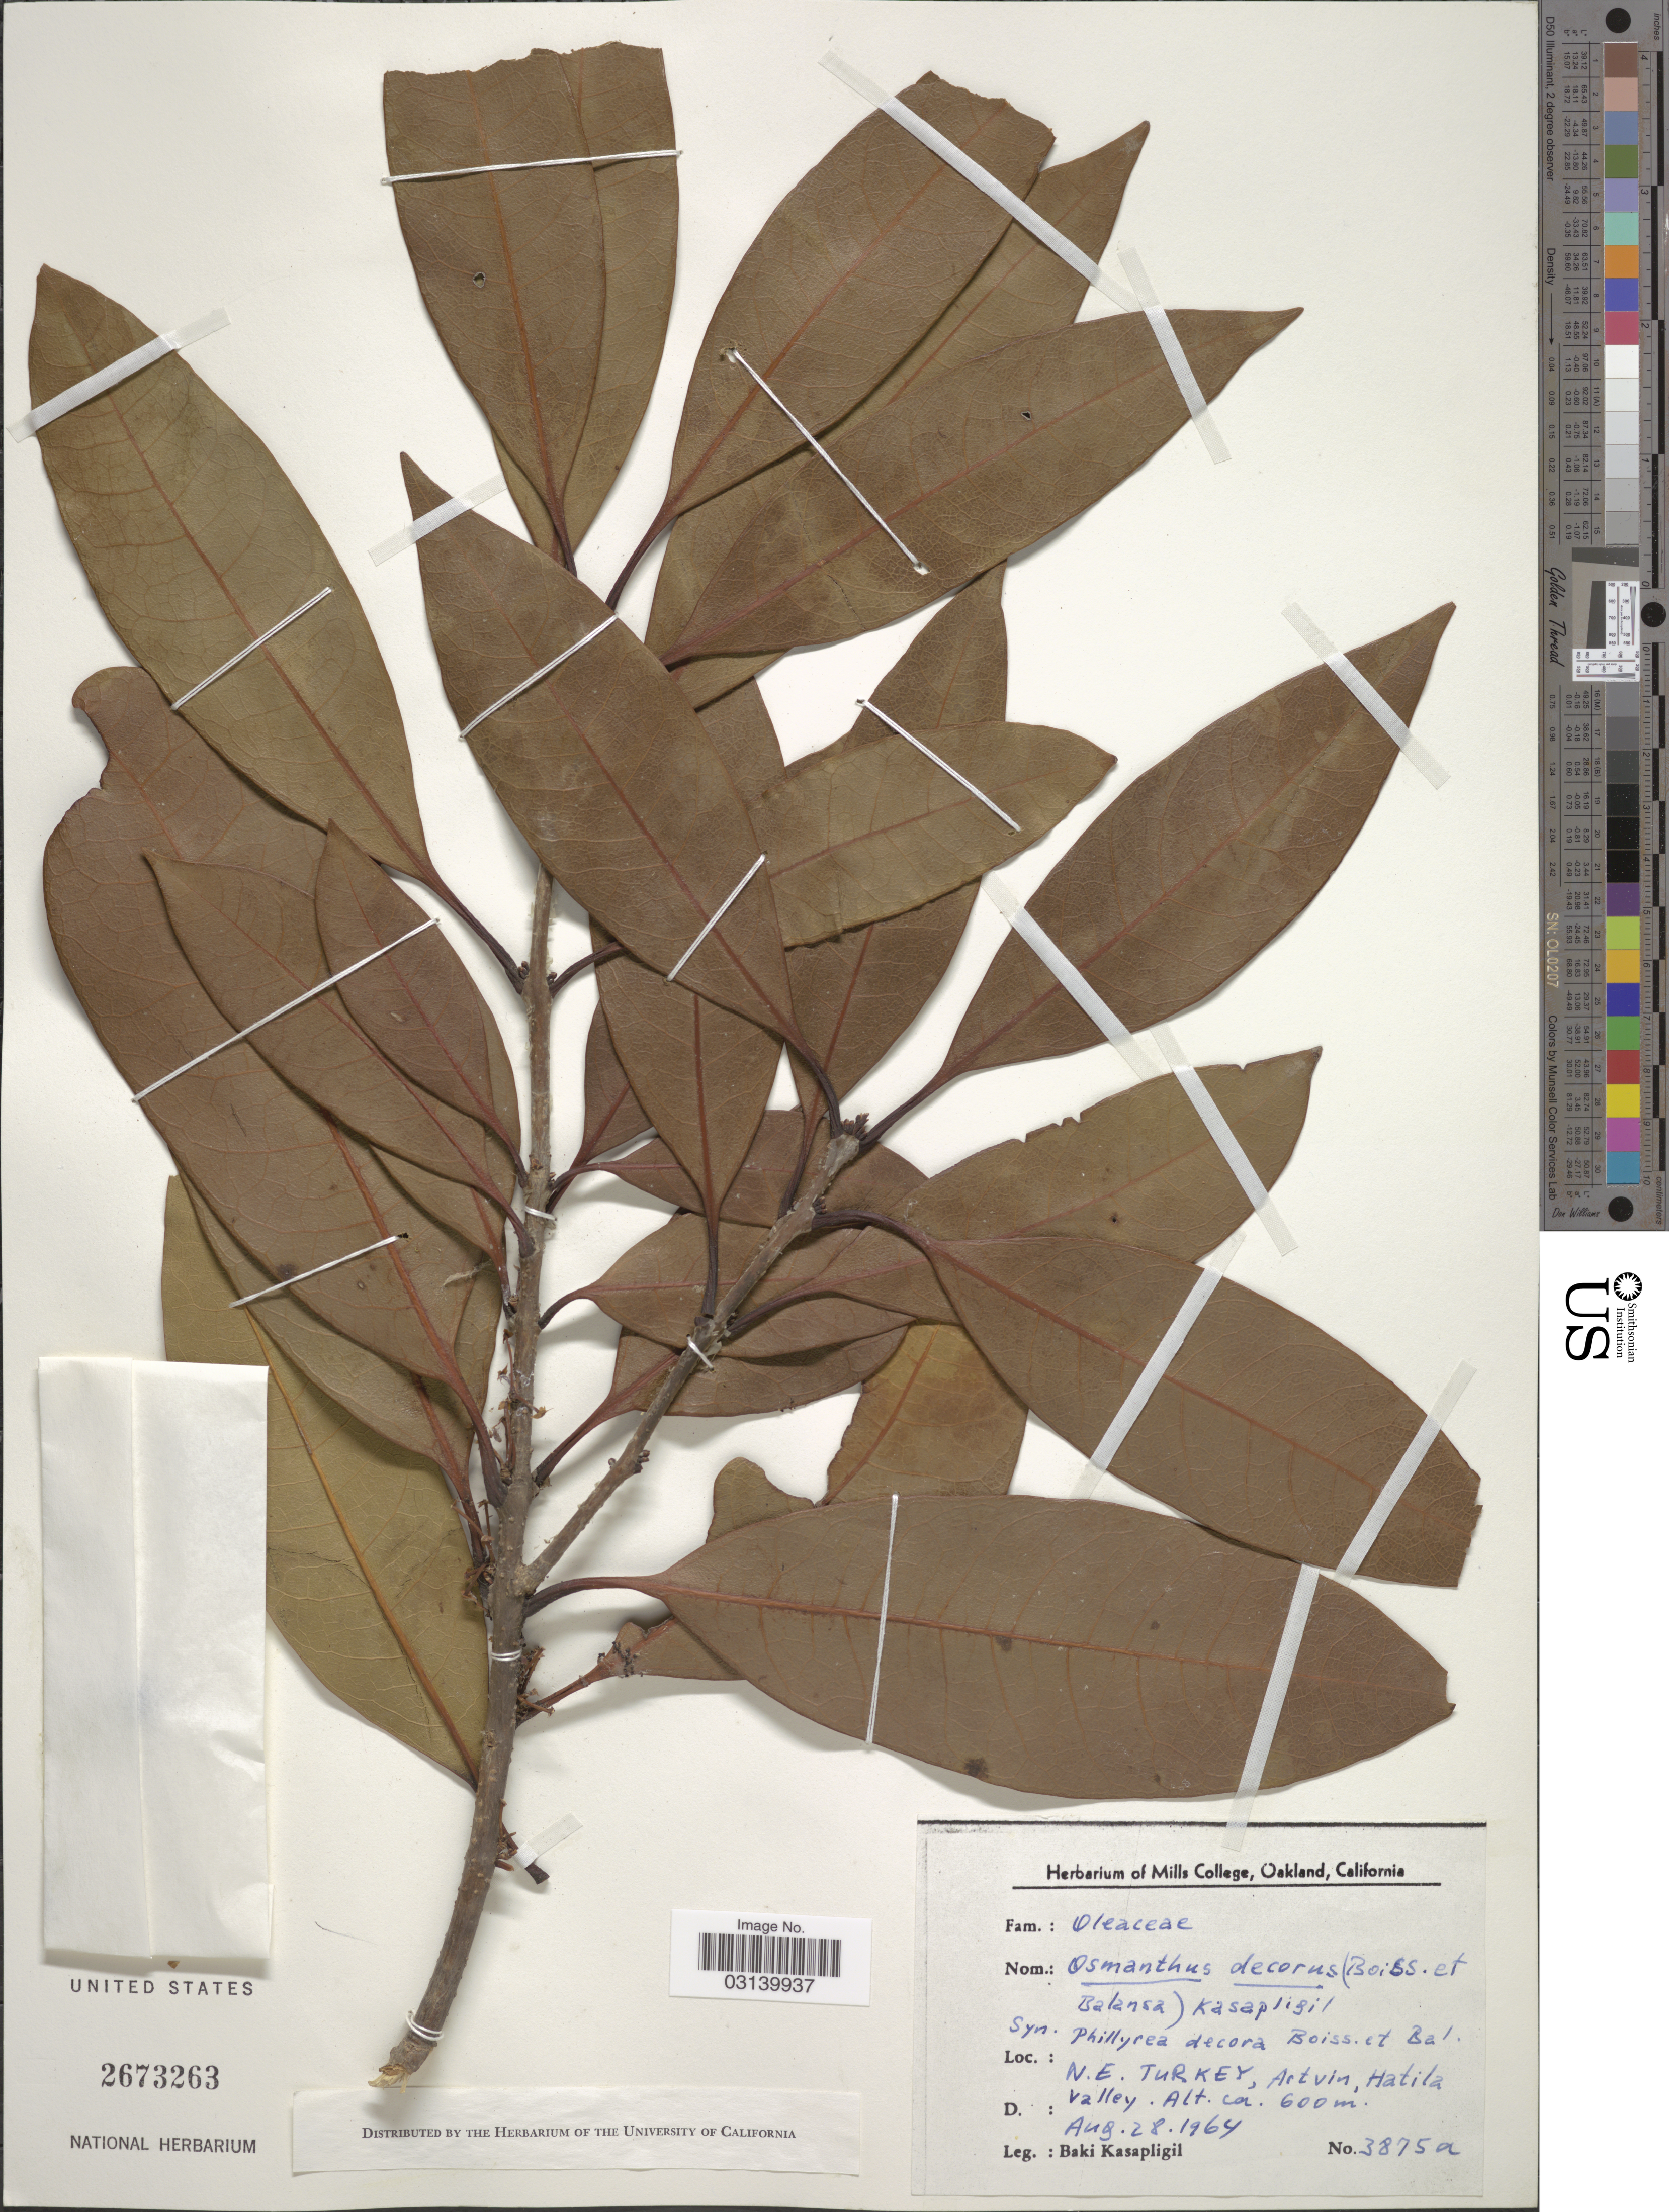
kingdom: Plantae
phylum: Tracheophyta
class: Magnoliopsida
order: Lamiales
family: Oleaceae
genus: Osmanthus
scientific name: Osmanthus decorus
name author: (Boiss. & Balansa) Kasapligil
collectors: B. Kasapligil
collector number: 3875 a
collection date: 1964-08-28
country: United States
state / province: California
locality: N.E. Turkey, Artvin, Hatila Valley.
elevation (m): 600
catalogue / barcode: US 2673263